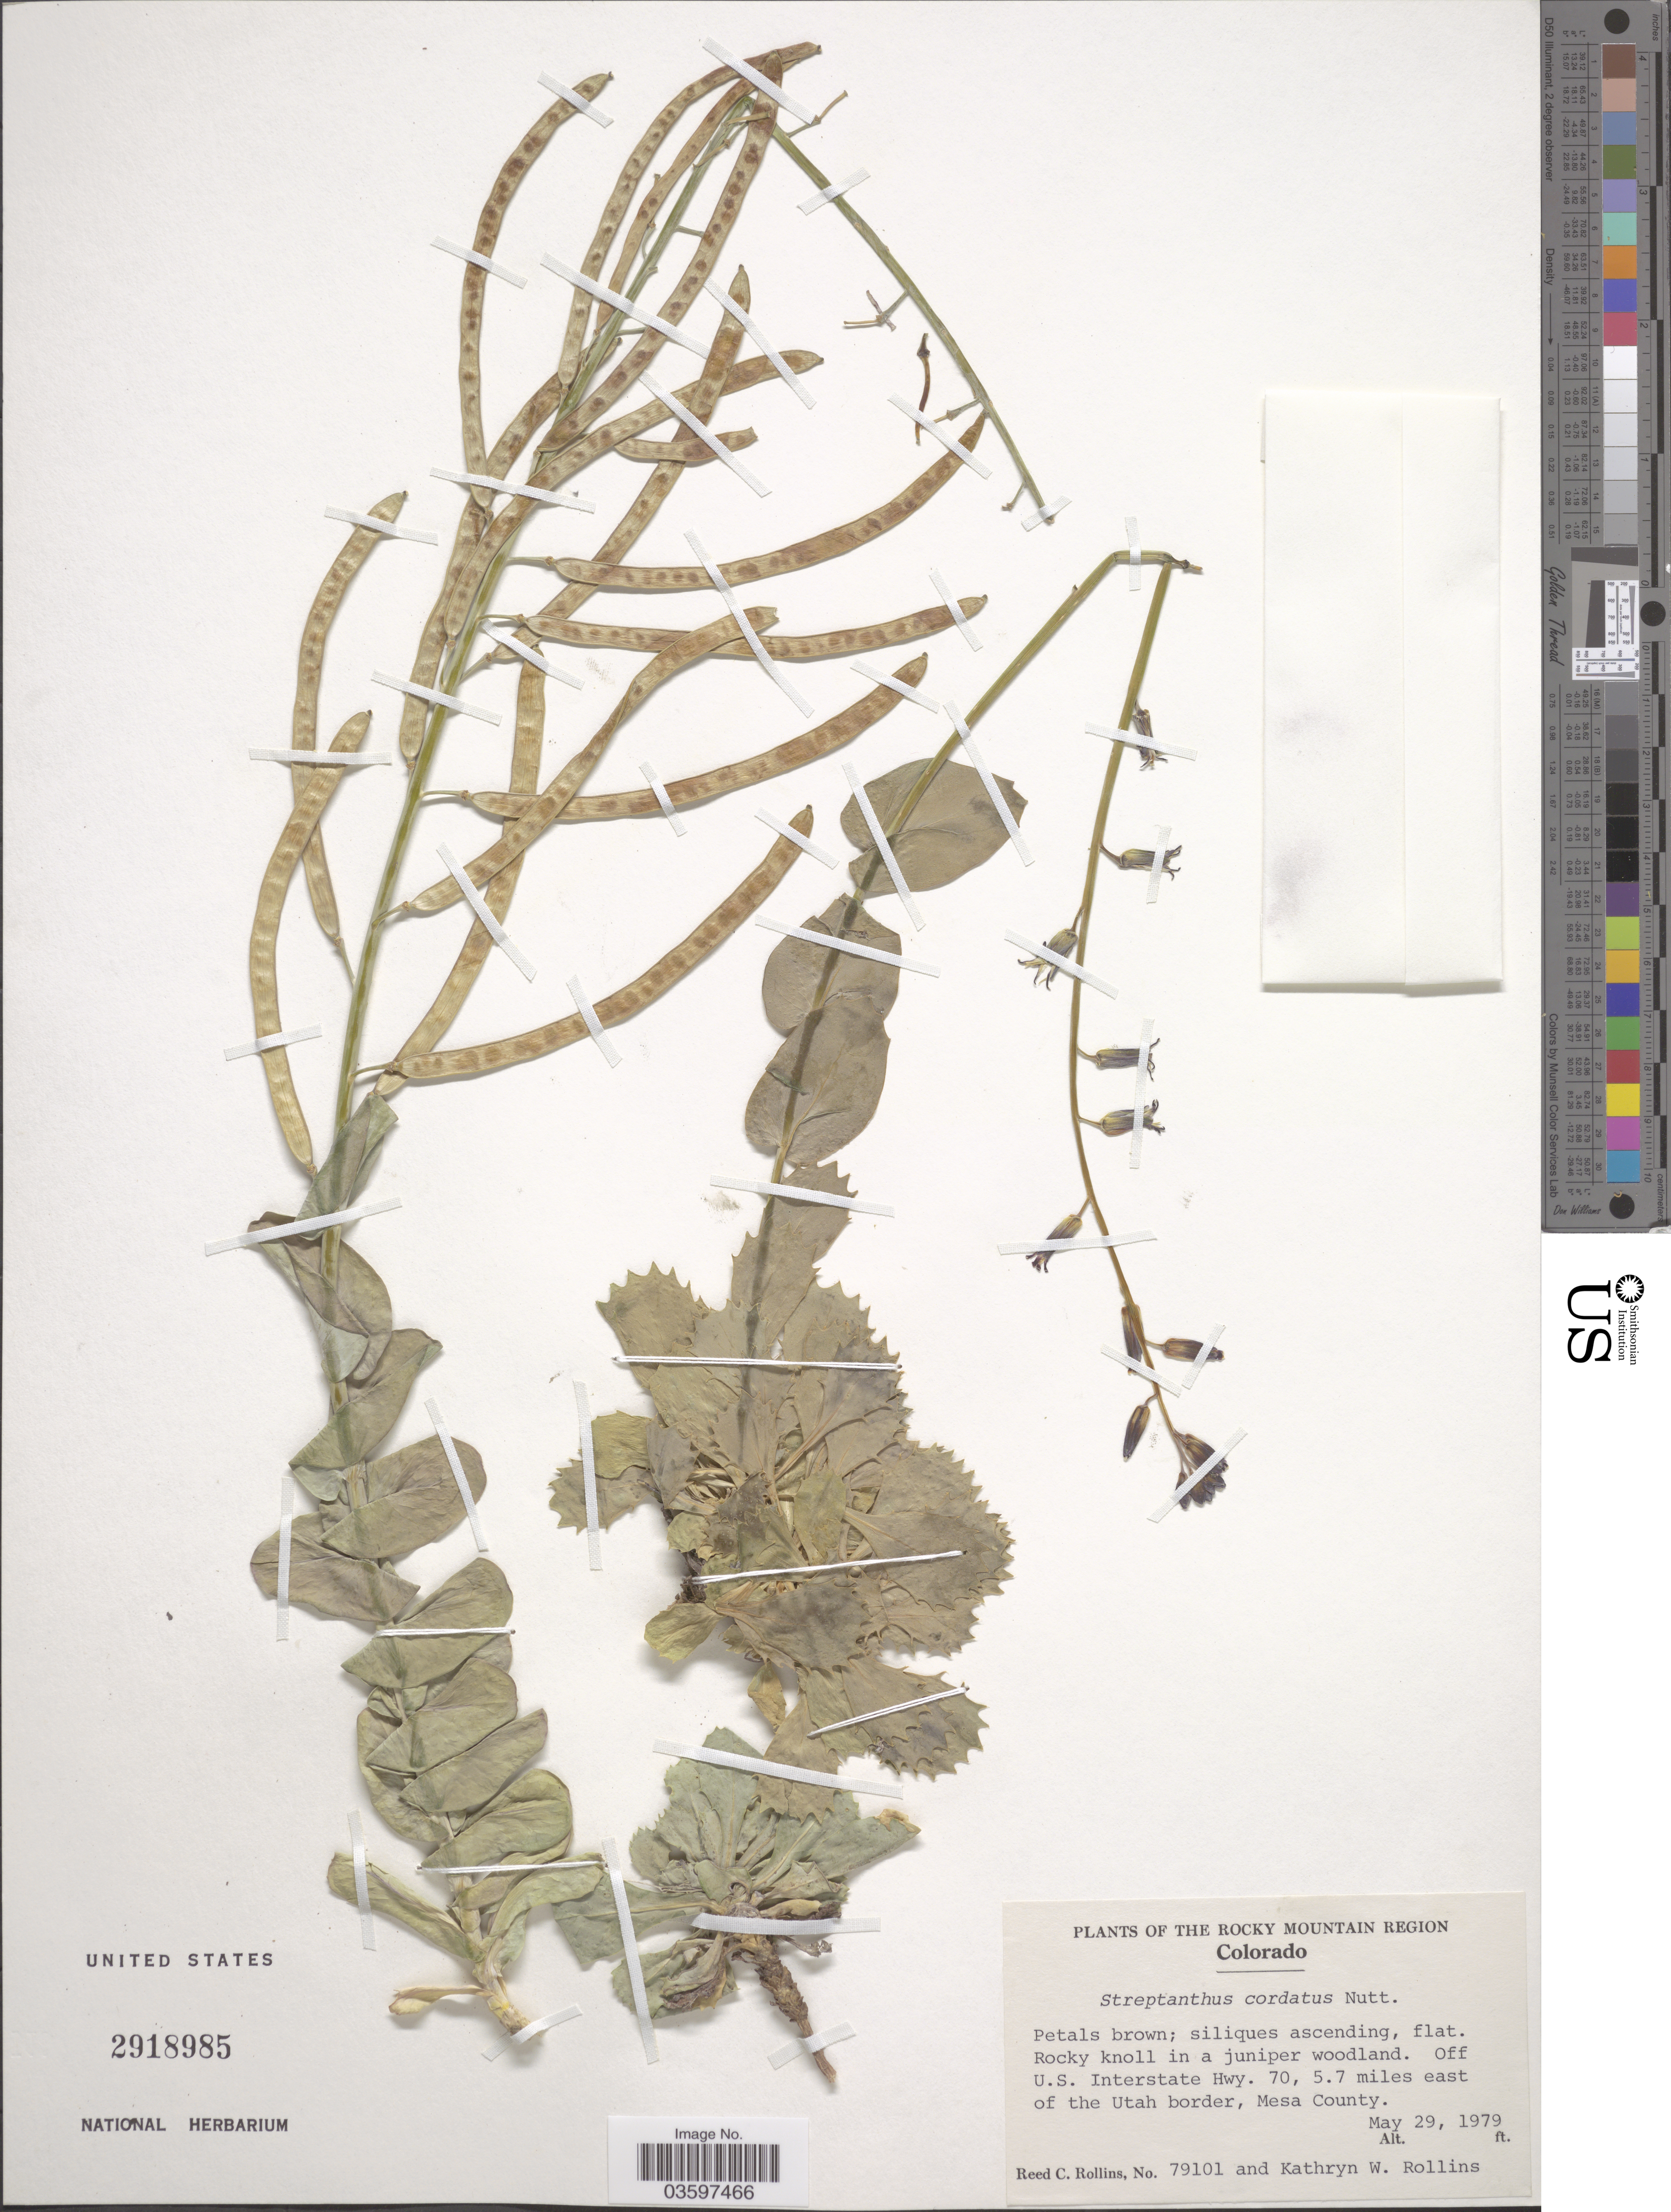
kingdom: Plantae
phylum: Tracheophyta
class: Magnoliopsida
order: Brassicales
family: Brassicaceae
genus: Streptanthus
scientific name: Streptanthus cordatus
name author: Nutt. ex Torr. & A. Gray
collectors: R. C. Rollins & K. W. Rollins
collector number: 79101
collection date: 1979-05-29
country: United States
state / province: Colorado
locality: The Rocky Mountain Region. Off U.S. Interstate Hwy. 70, 5.7 miles east of the Utah border, Mesa County.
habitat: rocky knoll in juniper woodland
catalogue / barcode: US 2918985